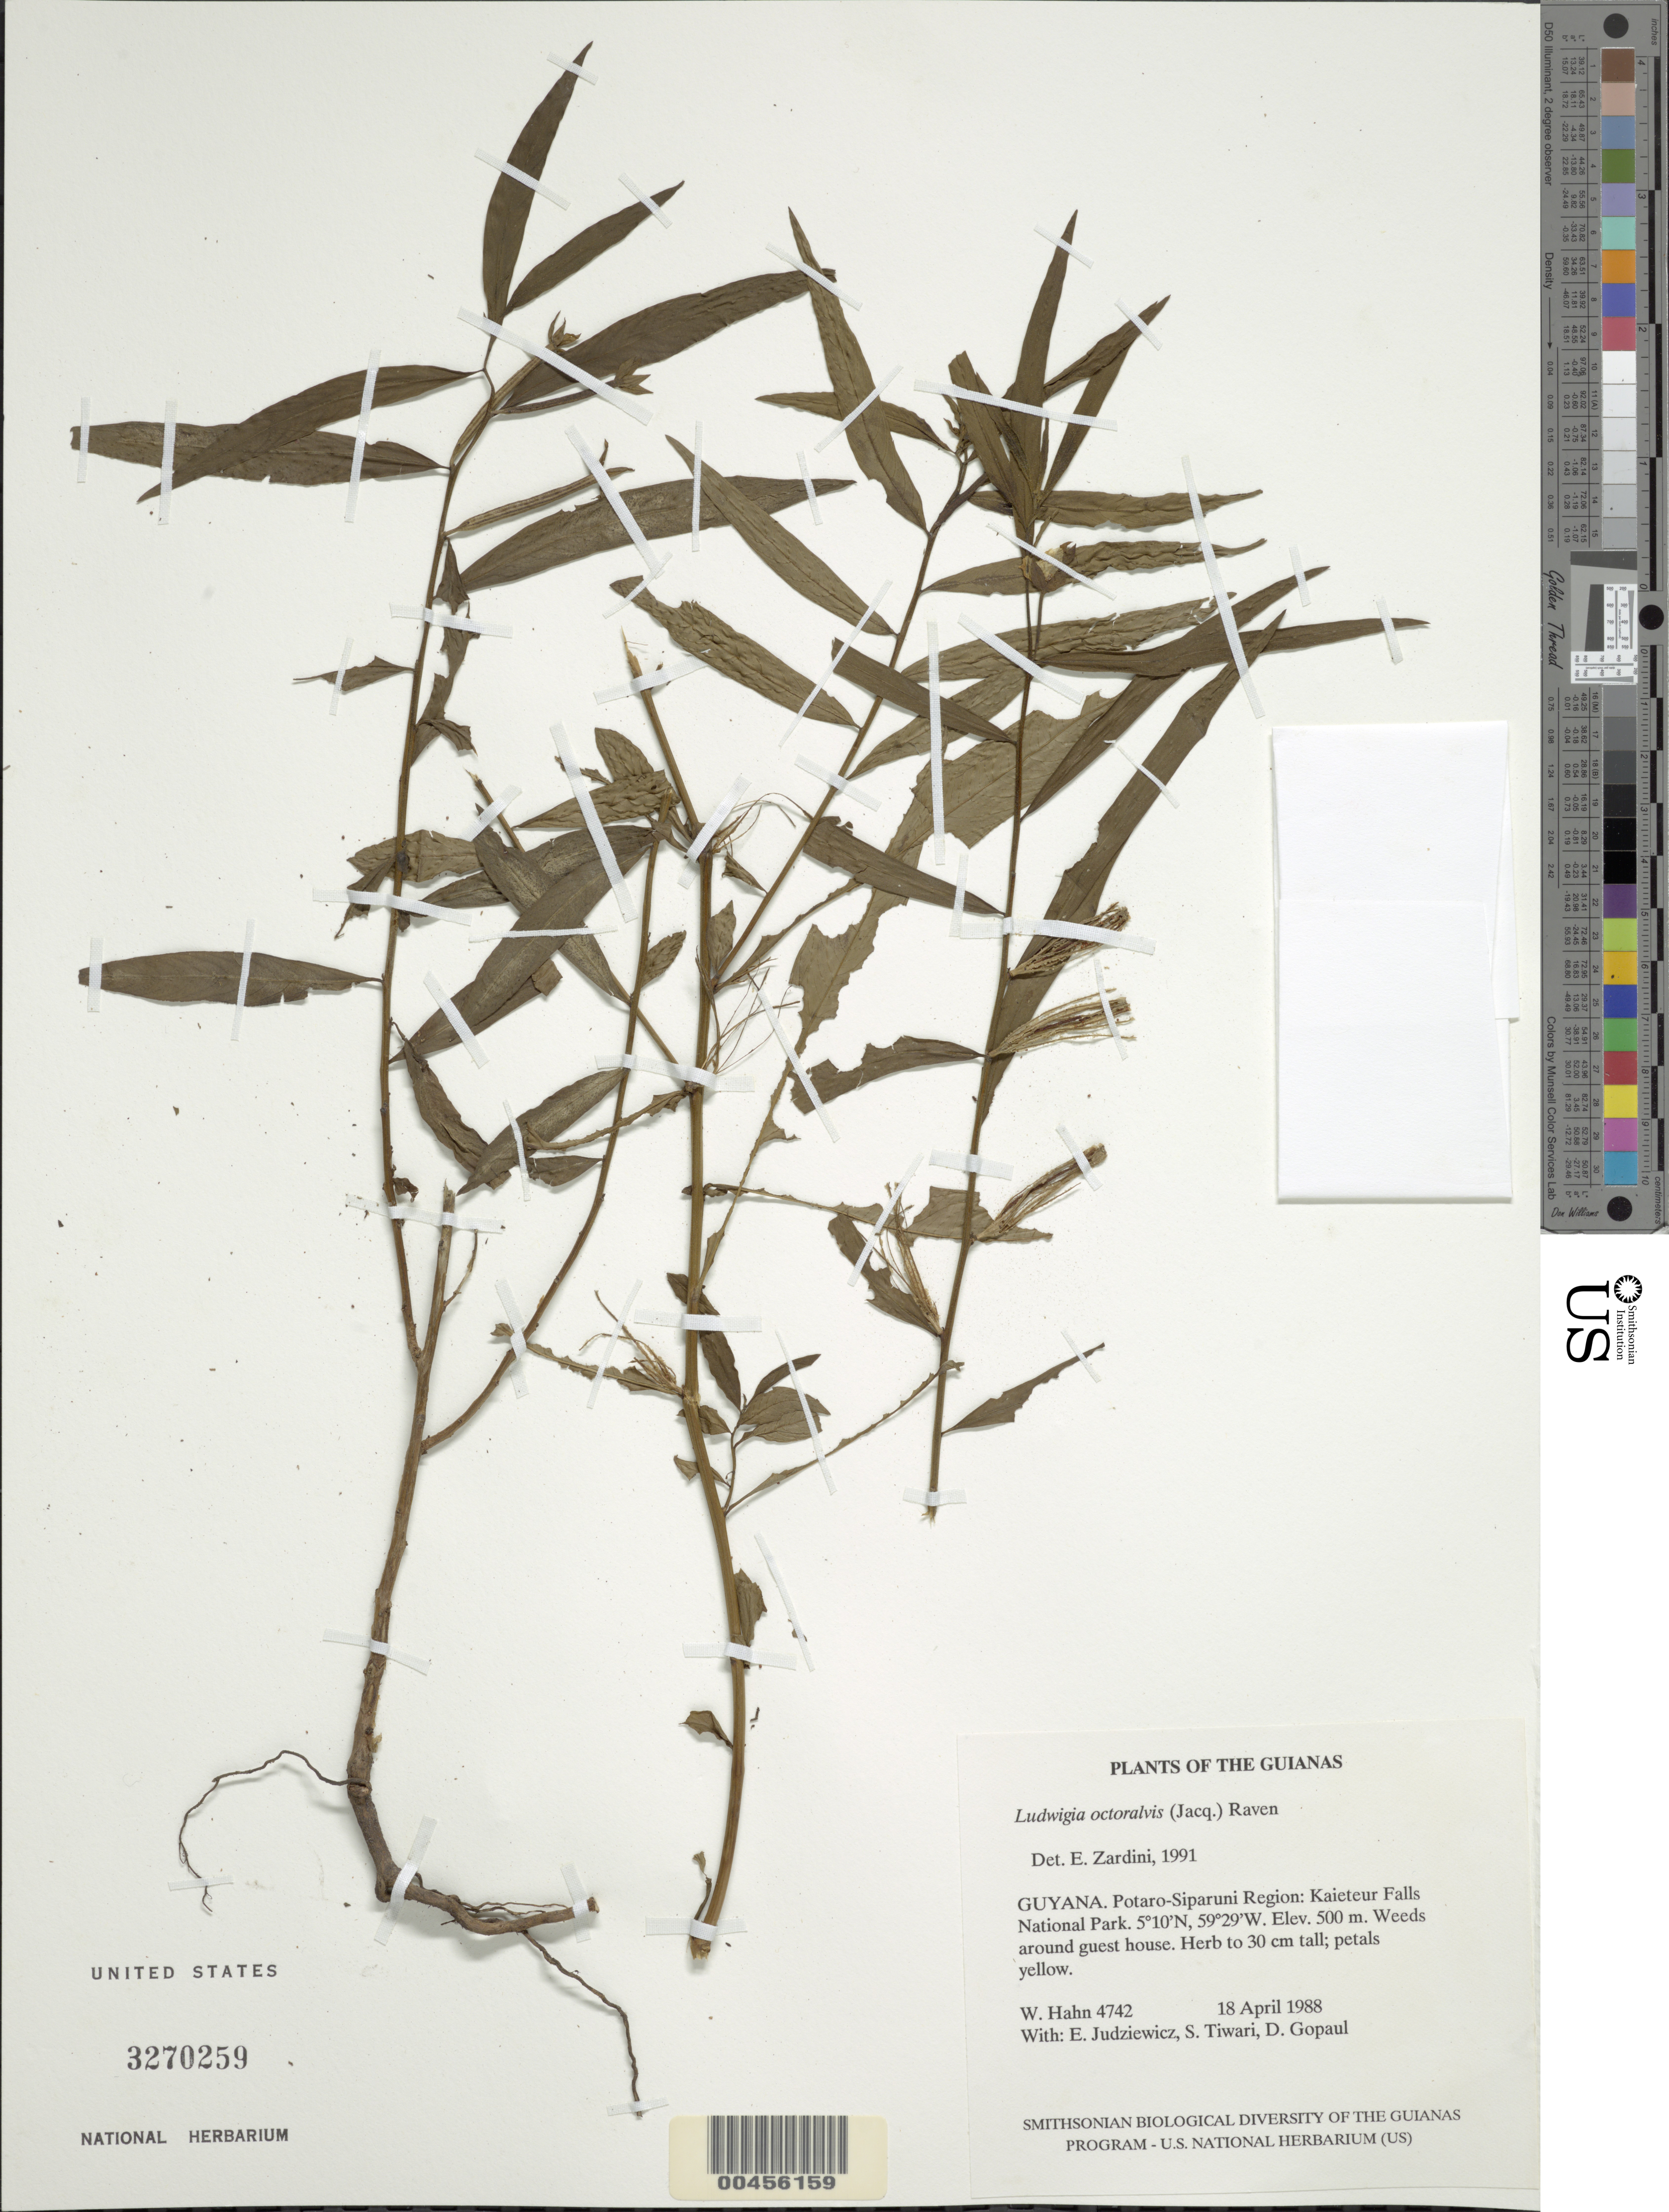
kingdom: Plantae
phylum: Tracheophyta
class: Magnoliopsida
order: Myrtales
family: Onagraceae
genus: Ludwigia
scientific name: Ludwigia octovalvis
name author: (Jacq.) P.H. Raven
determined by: Zardini, E. M.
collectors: W. Hahn, E. J. Judziewicz, S. Tiwari & D. Gopaul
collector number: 4742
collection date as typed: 18 April 1988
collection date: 1988-04-18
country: Guyana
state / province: Potaro-Siparuni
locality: Kaieteur Falls National Park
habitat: Weeds around guest house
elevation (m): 500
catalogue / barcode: US 3270259